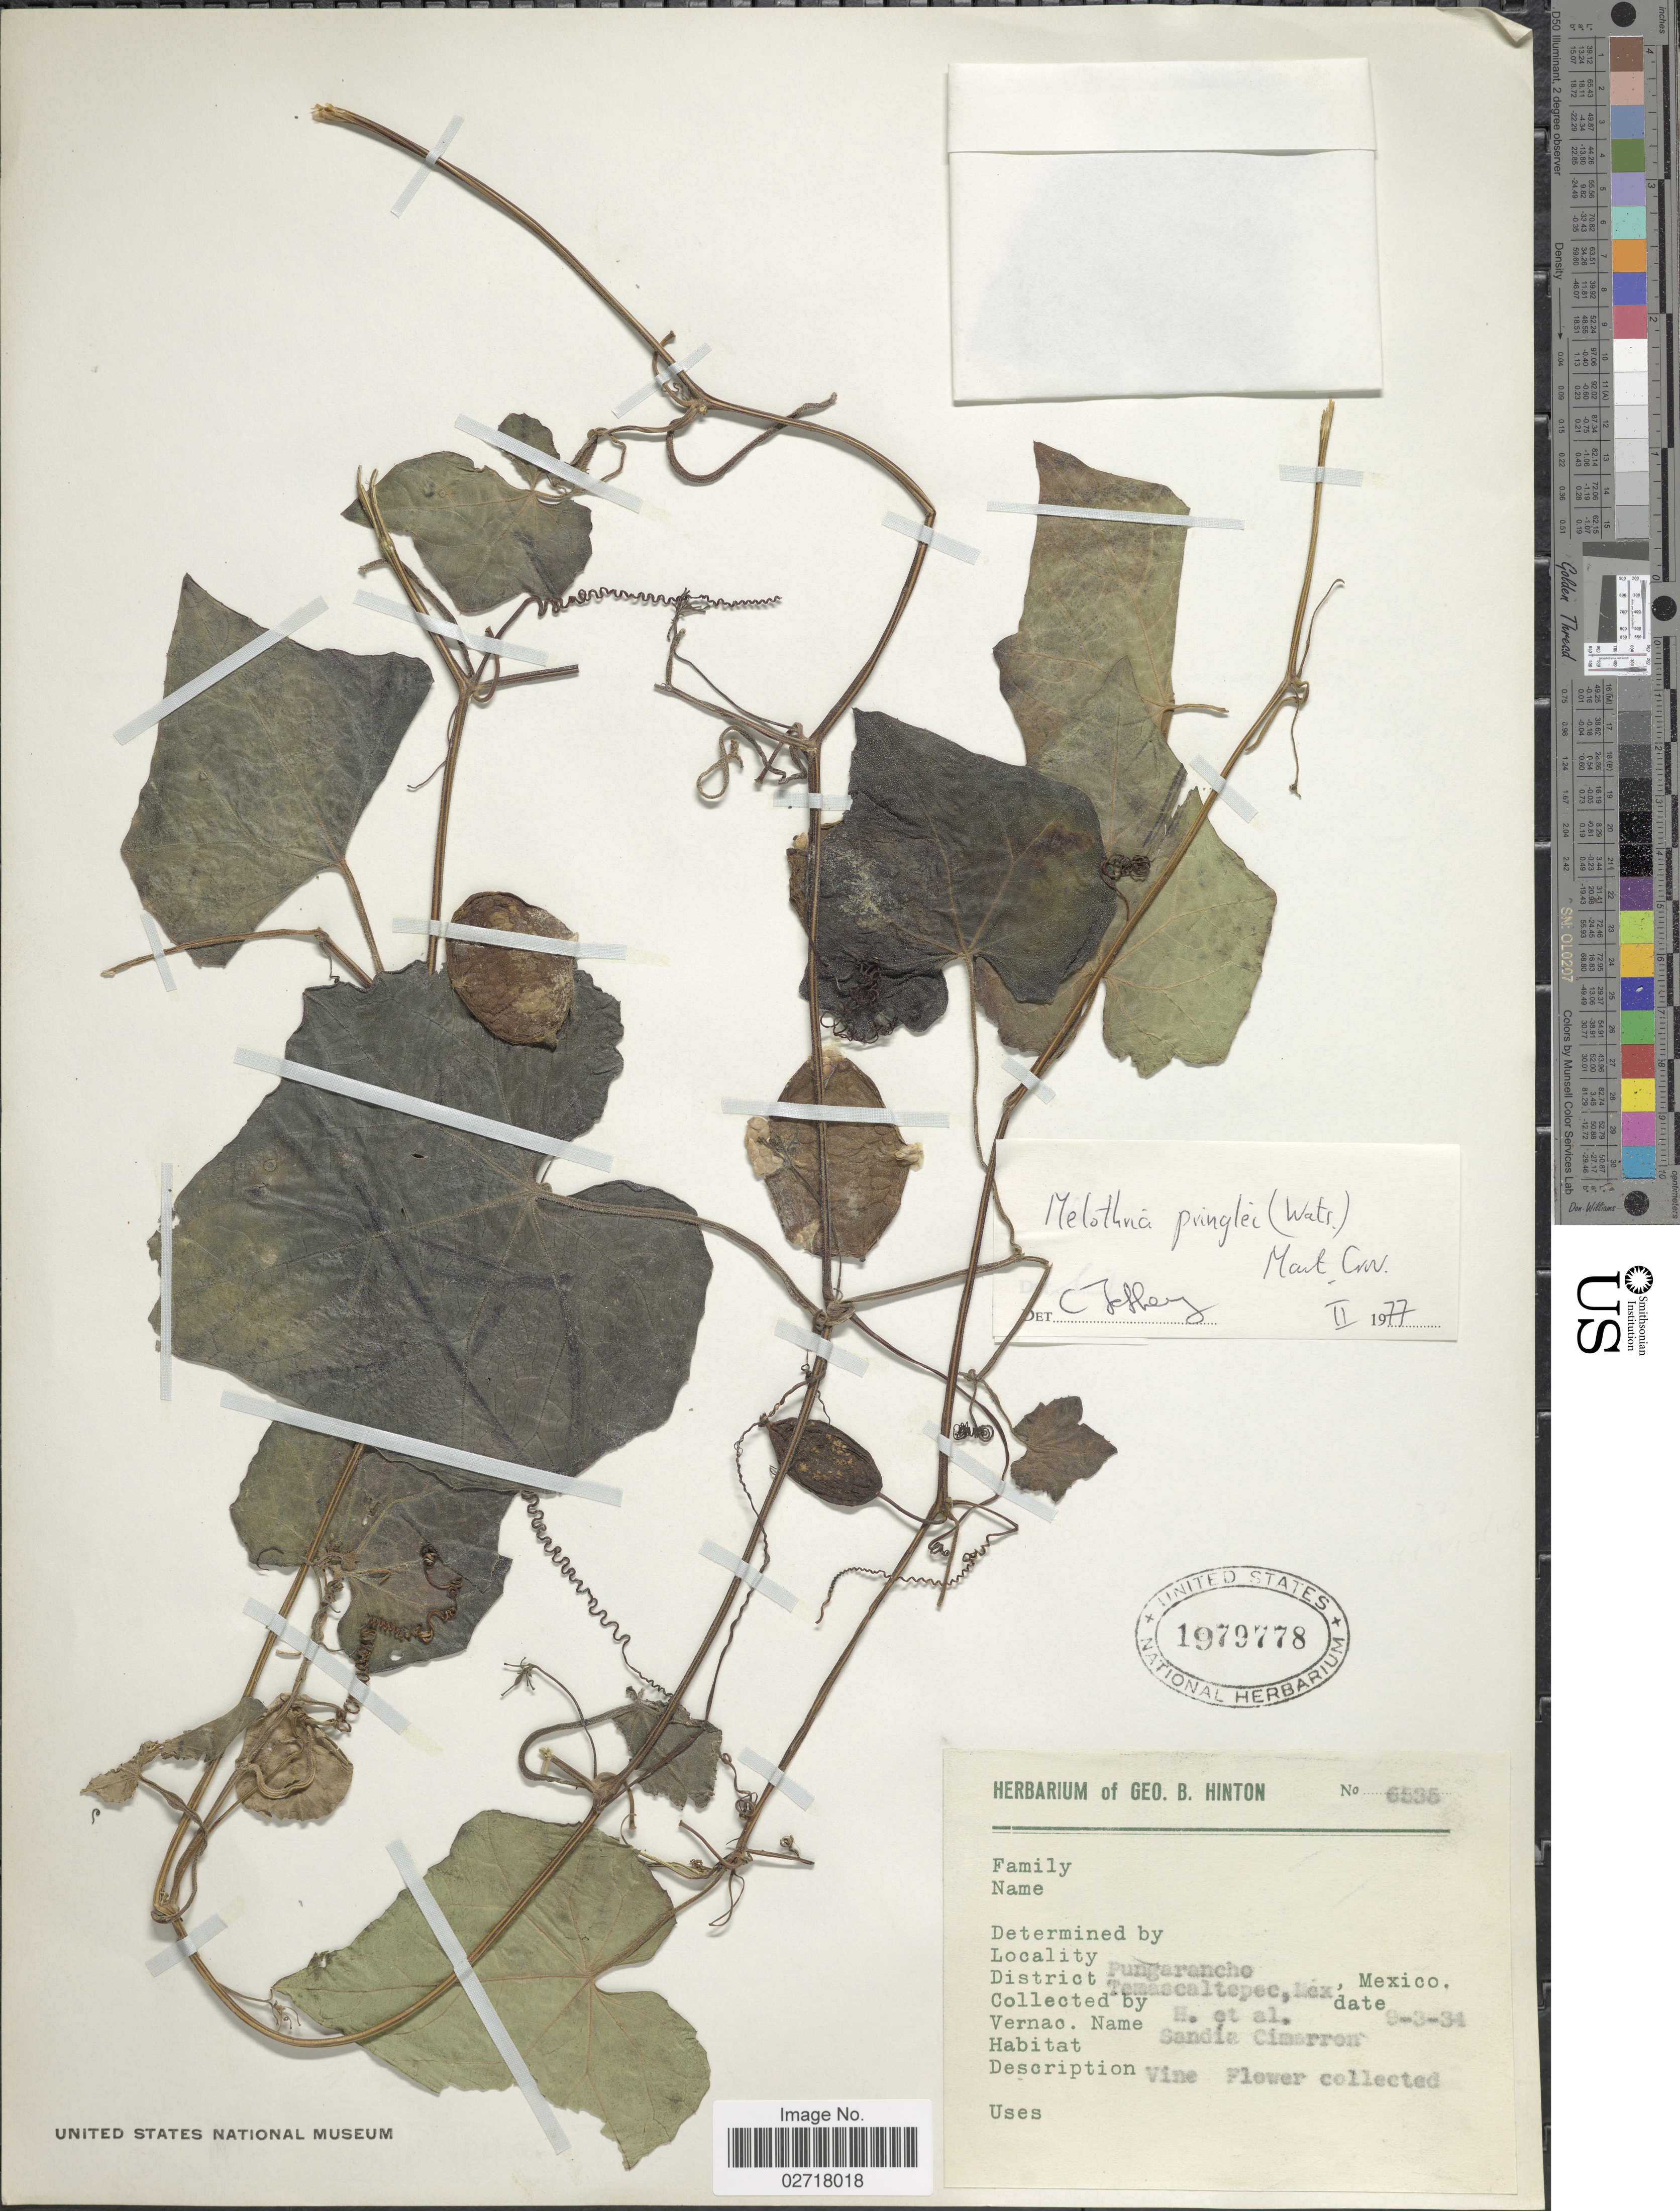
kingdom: Plantae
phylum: Tracheophyta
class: Magnoliopsida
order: Cucurbitales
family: Cucurbitaceae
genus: Melothria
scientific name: Melothria pringlei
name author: (S. Watson) Mart. Crov.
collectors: G. B. Hinton & et al.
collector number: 6535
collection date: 1934-09-03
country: Mexico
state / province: México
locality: Pungarancho. District Temascaltepec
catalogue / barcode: US 1979778